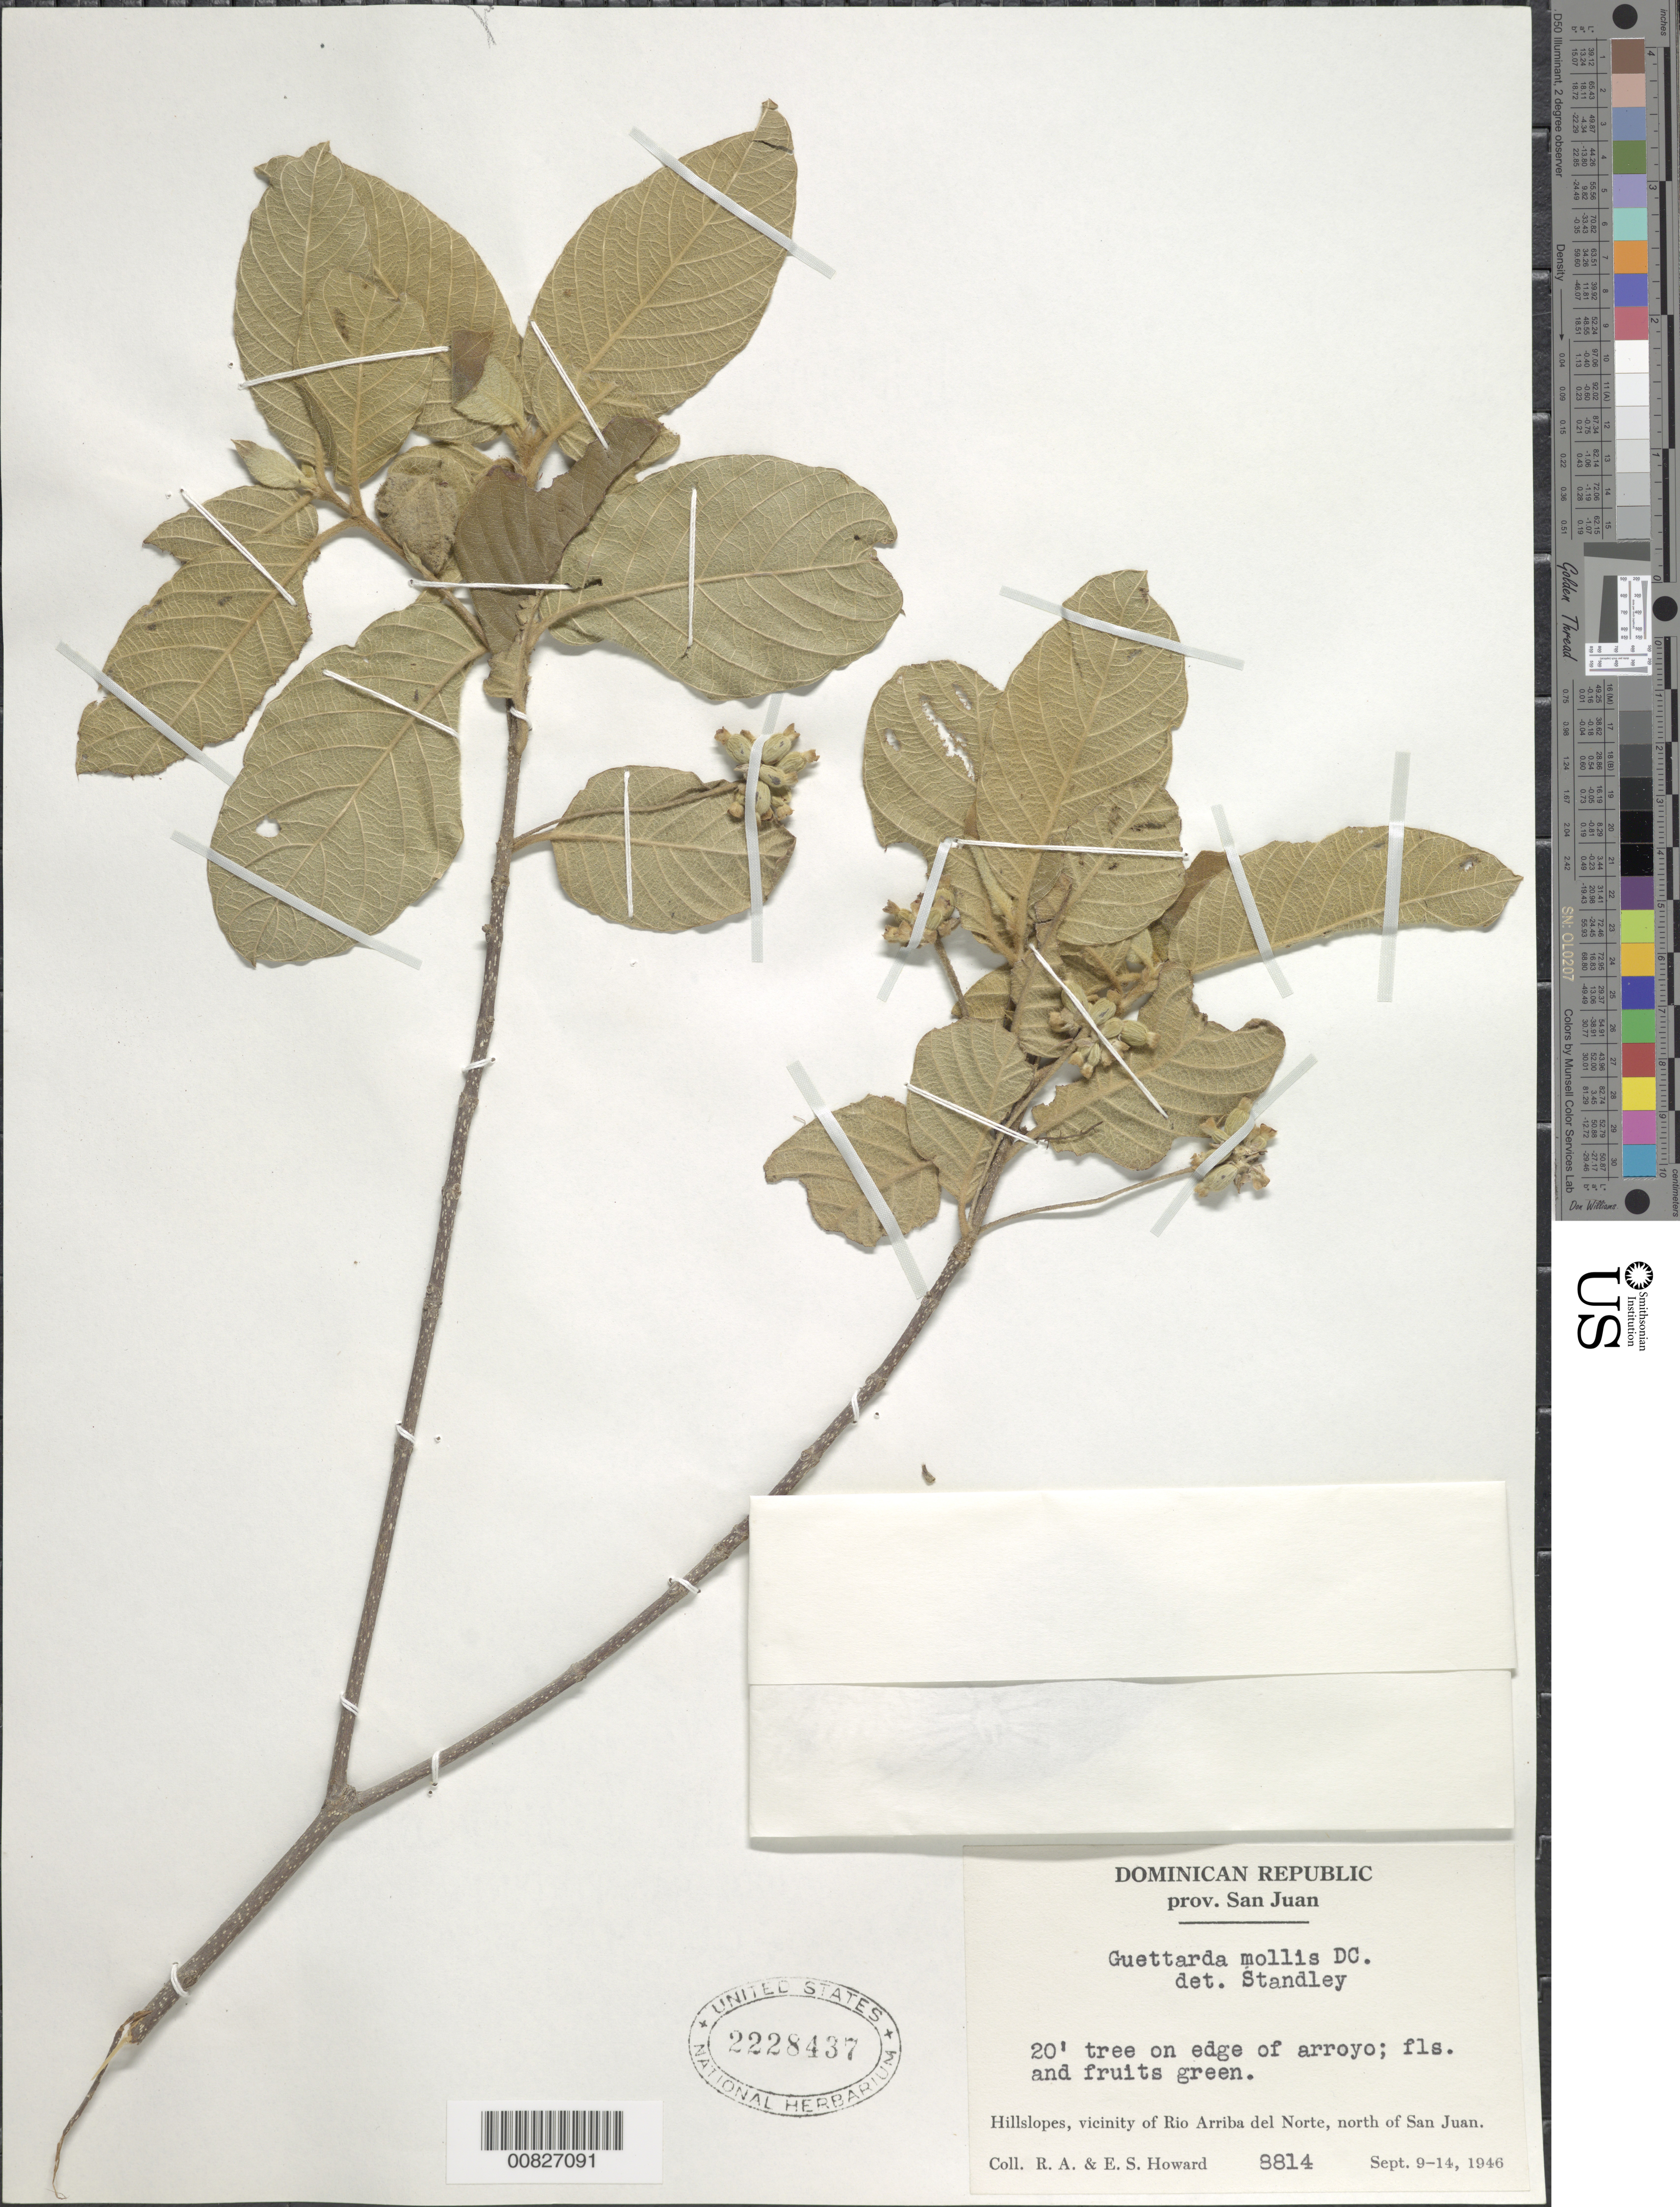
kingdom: Plantae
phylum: Tracheophyta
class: Magnoliopsida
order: Gentianales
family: Rubiaceae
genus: Guettarda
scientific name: Guettarda mollis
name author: DC.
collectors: R. A. Howard & E. S. Howard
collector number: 8814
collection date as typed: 09 Sep 1926 to 14 Sep 1926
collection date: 1926-09-09/1926-09-14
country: Dominican Republic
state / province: San Juan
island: Hispaniola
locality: Vicinity of Rio Arriba del Norte, N of San Juan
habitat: On edge of arroyo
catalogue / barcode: US 2228437